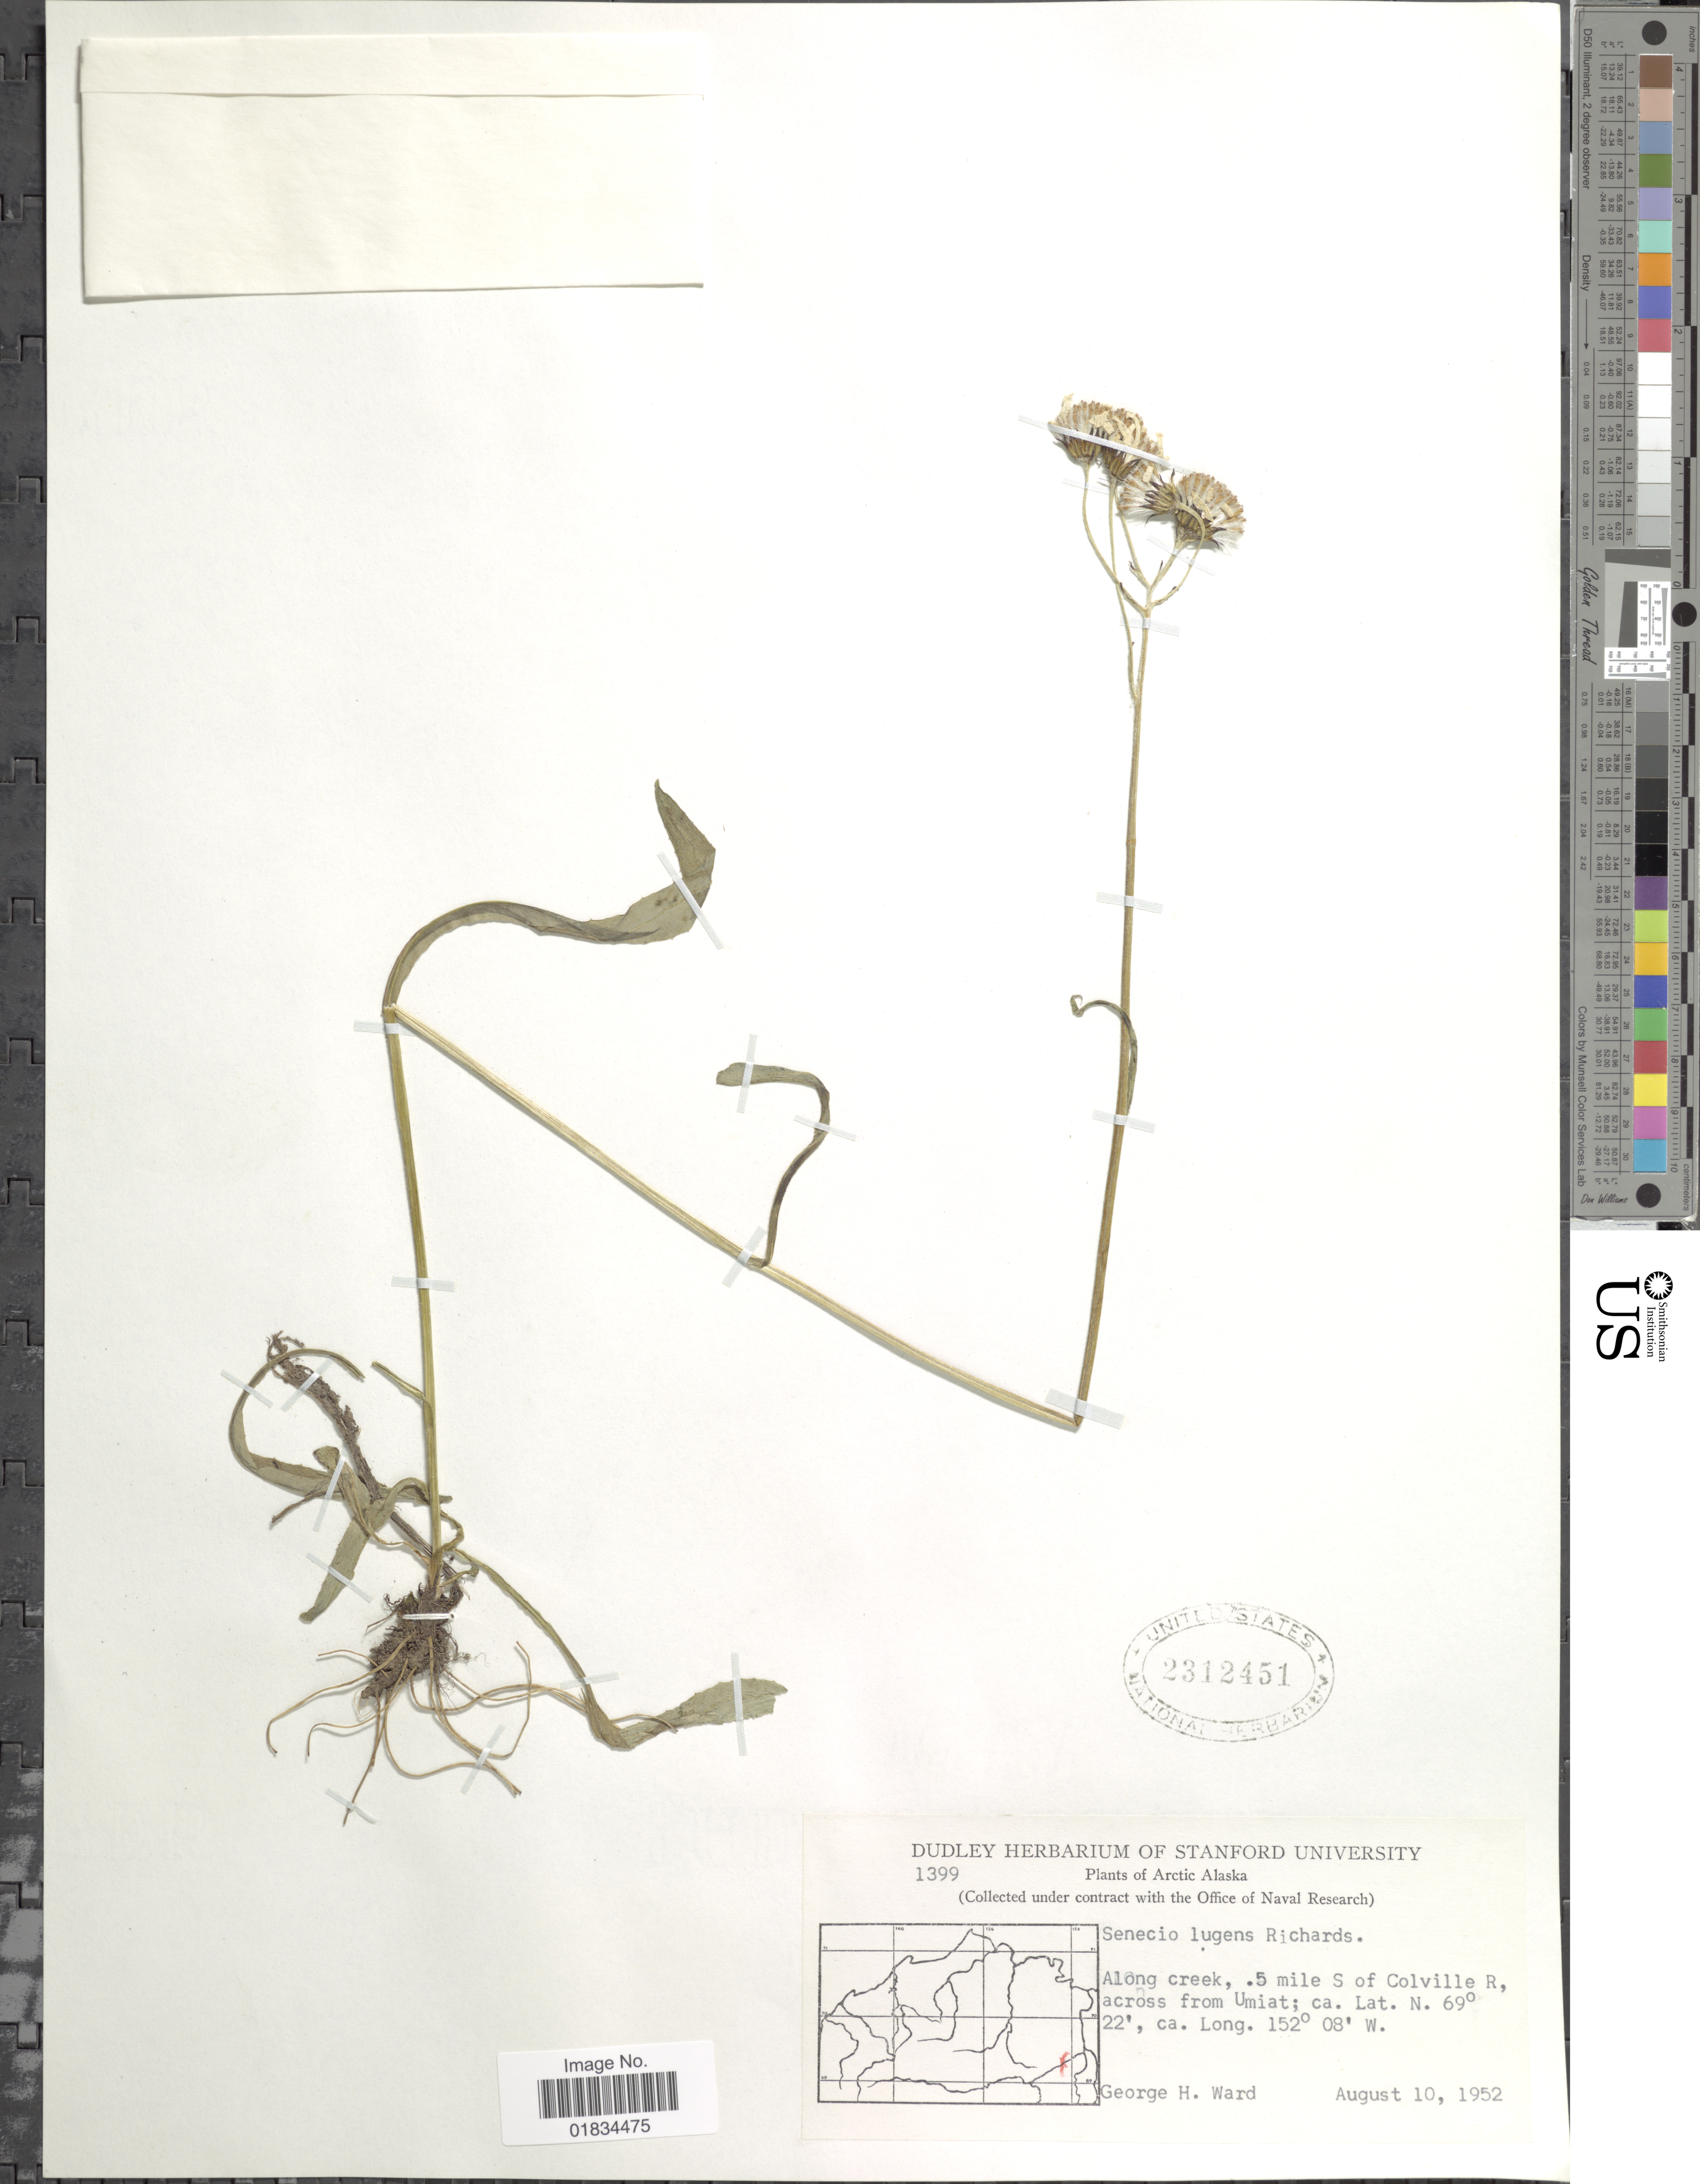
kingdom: Plantae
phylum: Tracheophyta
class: Magnoliopsida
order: Asterales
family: Asteraceae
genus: Senecio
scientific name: Senecio lugens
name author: Richardson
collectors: G. H. Ward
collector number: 1399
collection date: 1952-08-10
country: United States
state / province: Alaska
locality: Arctic Alaska, Along creek., 5 mile S of Colville R. across from Umiat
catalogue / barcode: US 2312451